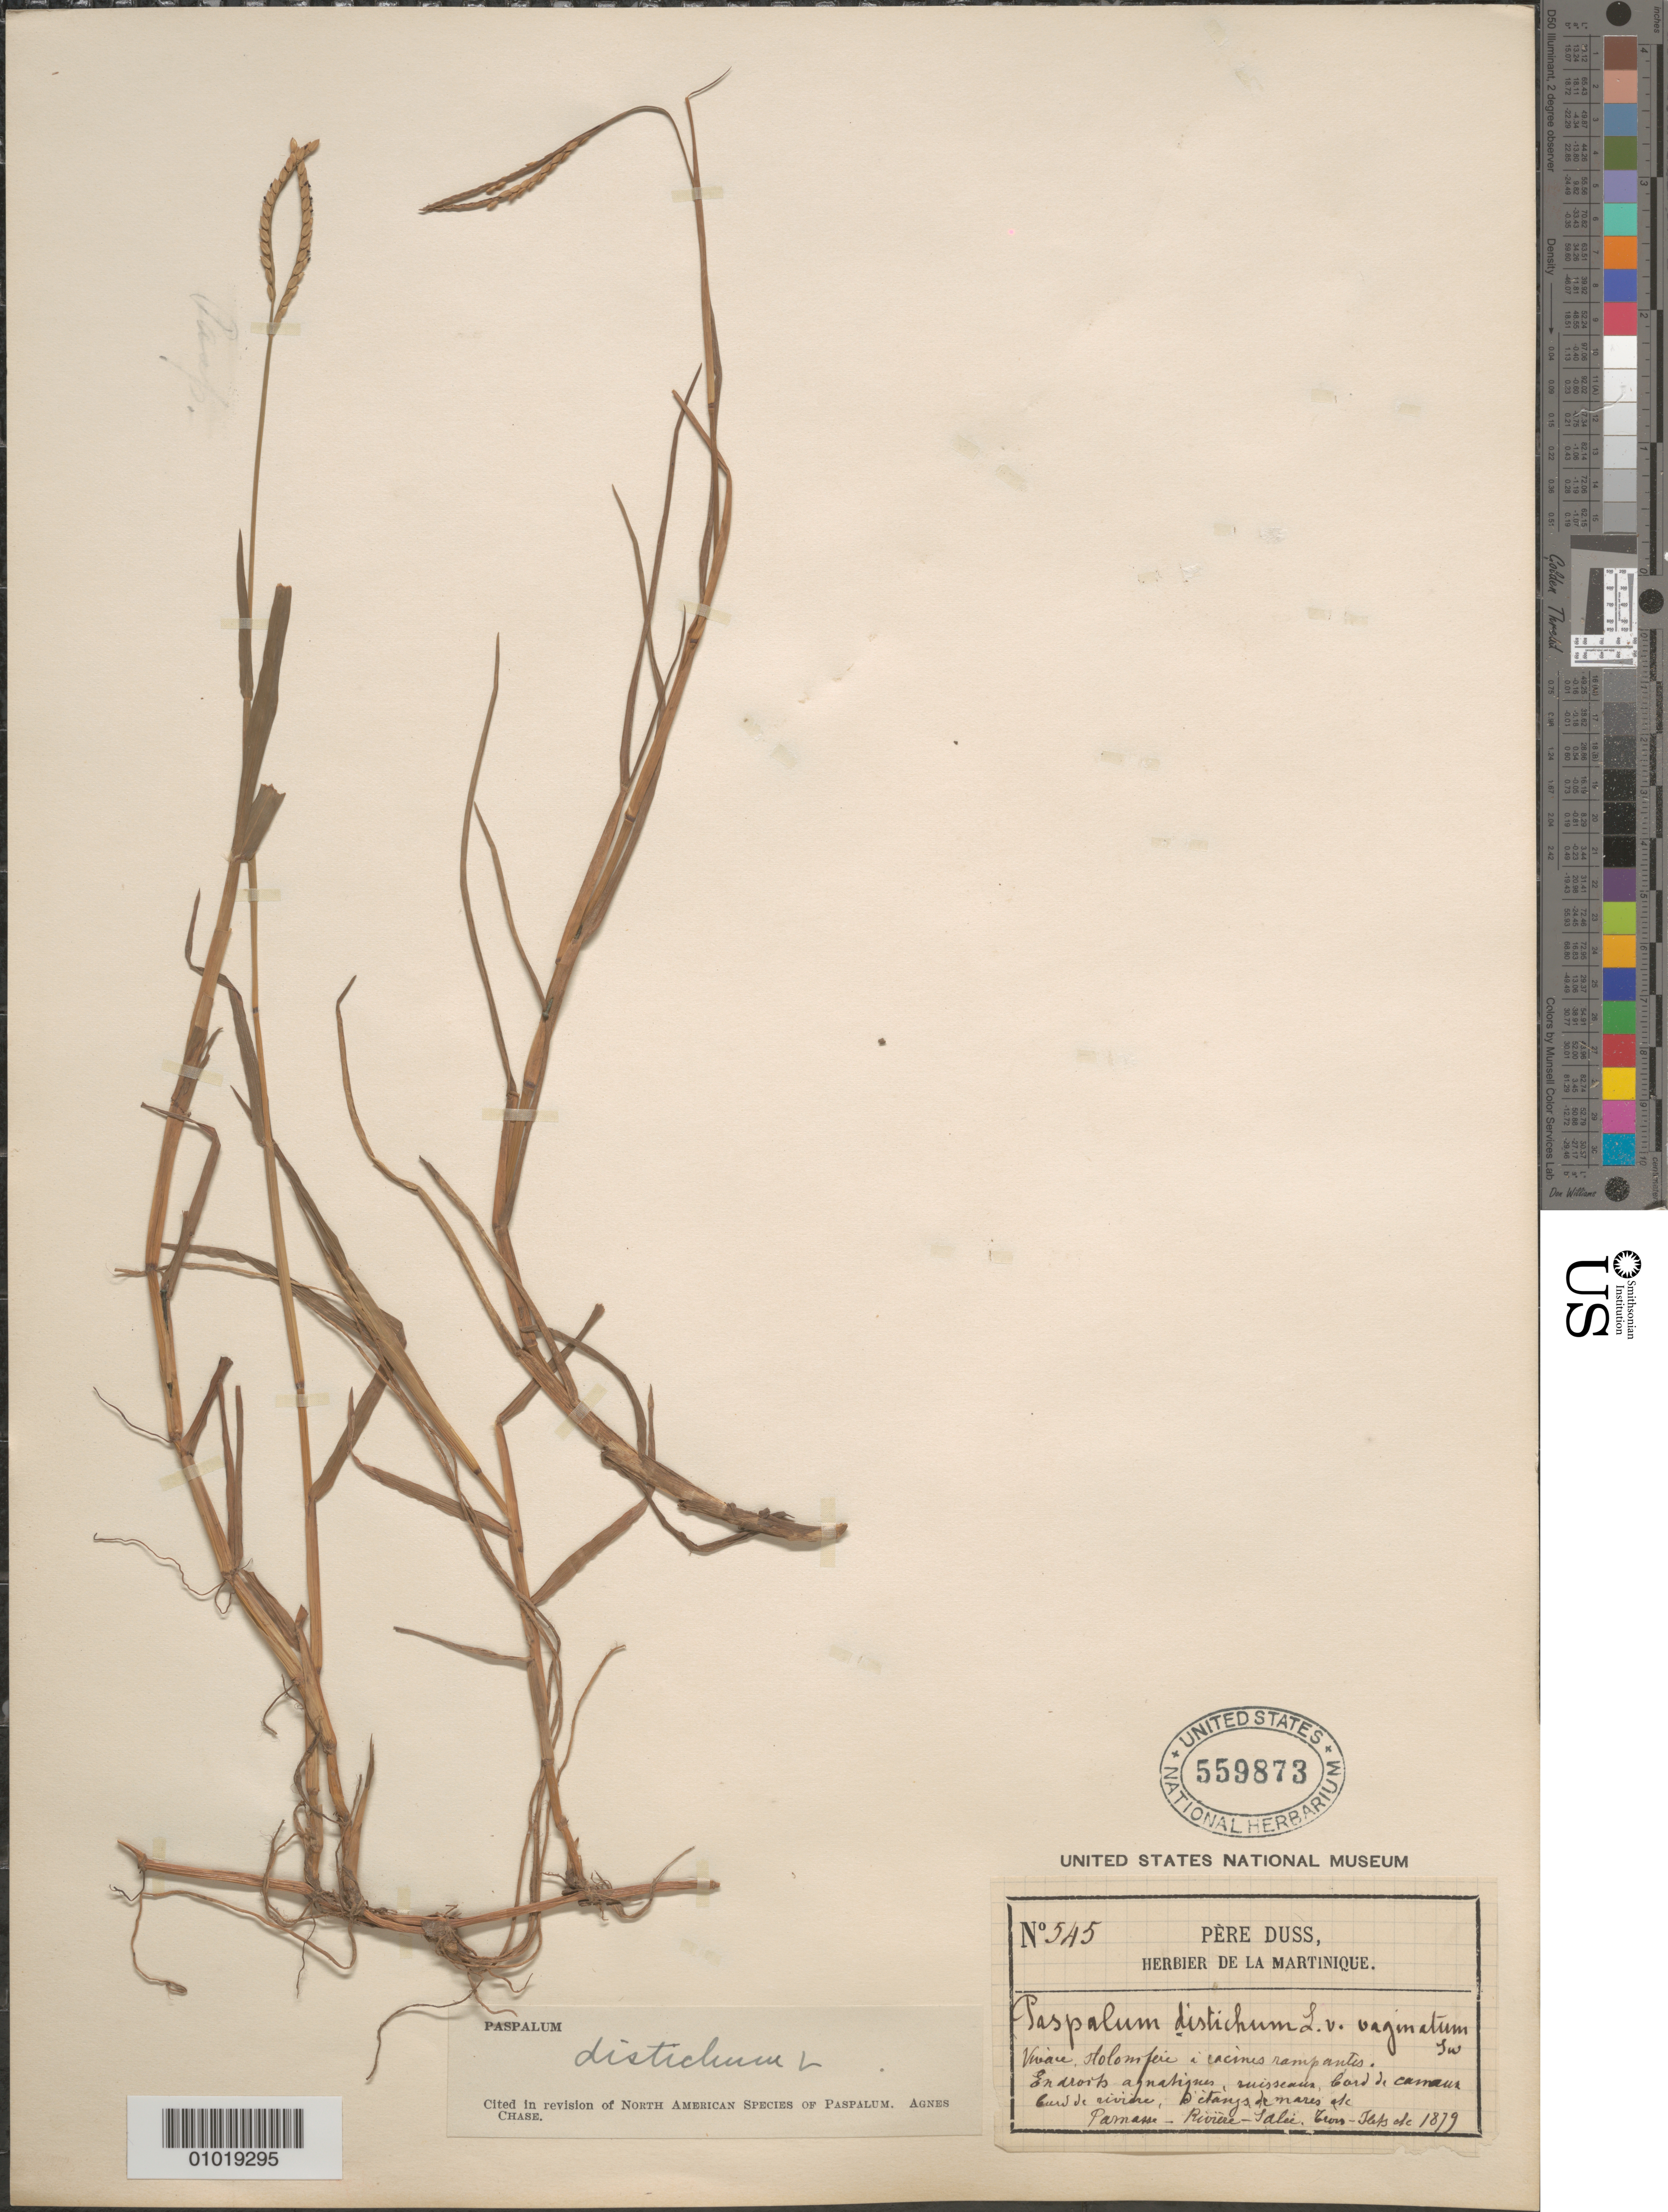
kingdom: Plantae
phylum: Tracheophyta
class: Liliopsida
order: Poales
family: Poaceae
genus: Paspalum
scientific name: Paspalum distichum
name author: L.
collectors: Père Duss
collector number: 545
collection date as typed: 1879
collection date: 1879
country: Martinique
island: Martinique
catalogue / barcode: US 559873